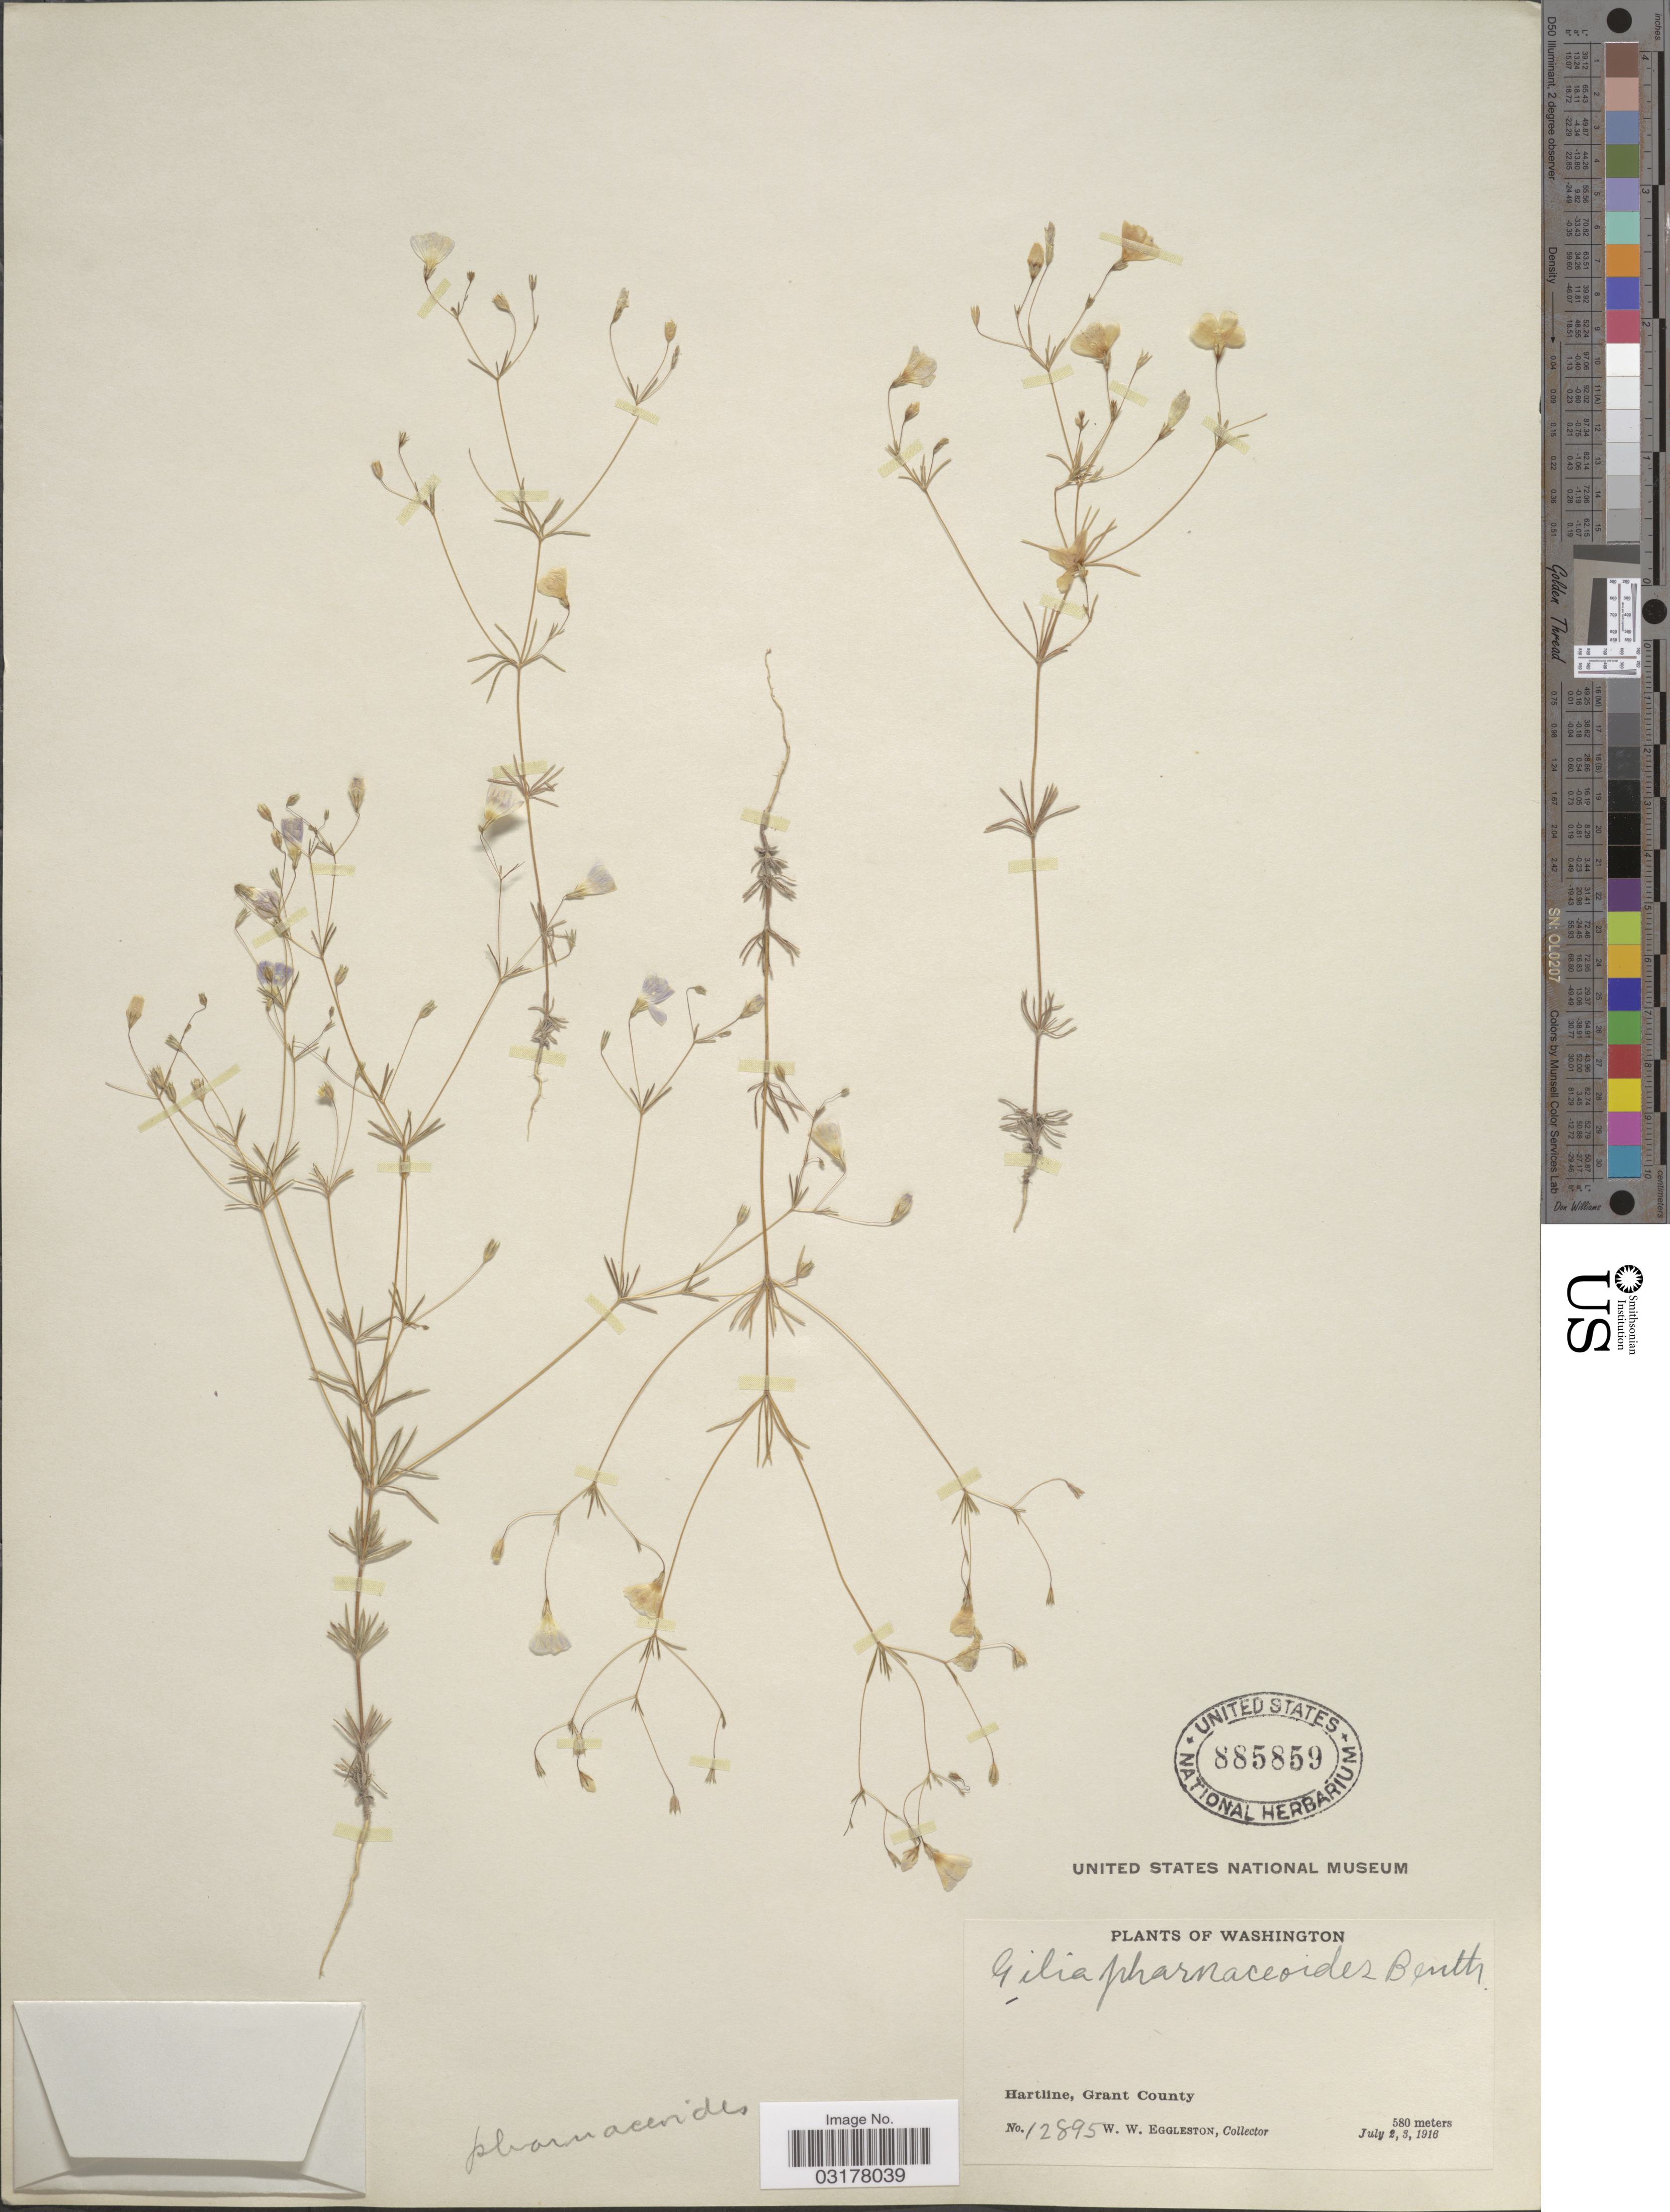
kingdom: Plantae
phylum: Tracheophyta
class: Magnoliopsida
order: Ericales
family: Polemoniaceae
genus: Leptosiphon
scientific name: Leptosiphon liniflorus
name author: (Benth.) J.M. Porter & L.A. Johnson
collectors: W. W. Eggleston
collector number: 12895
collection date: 1916-07-02/1916-07-03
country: United States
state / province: Washington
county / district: Grant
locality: Hartline, Grant County.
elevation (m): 580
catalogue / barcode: US 885859